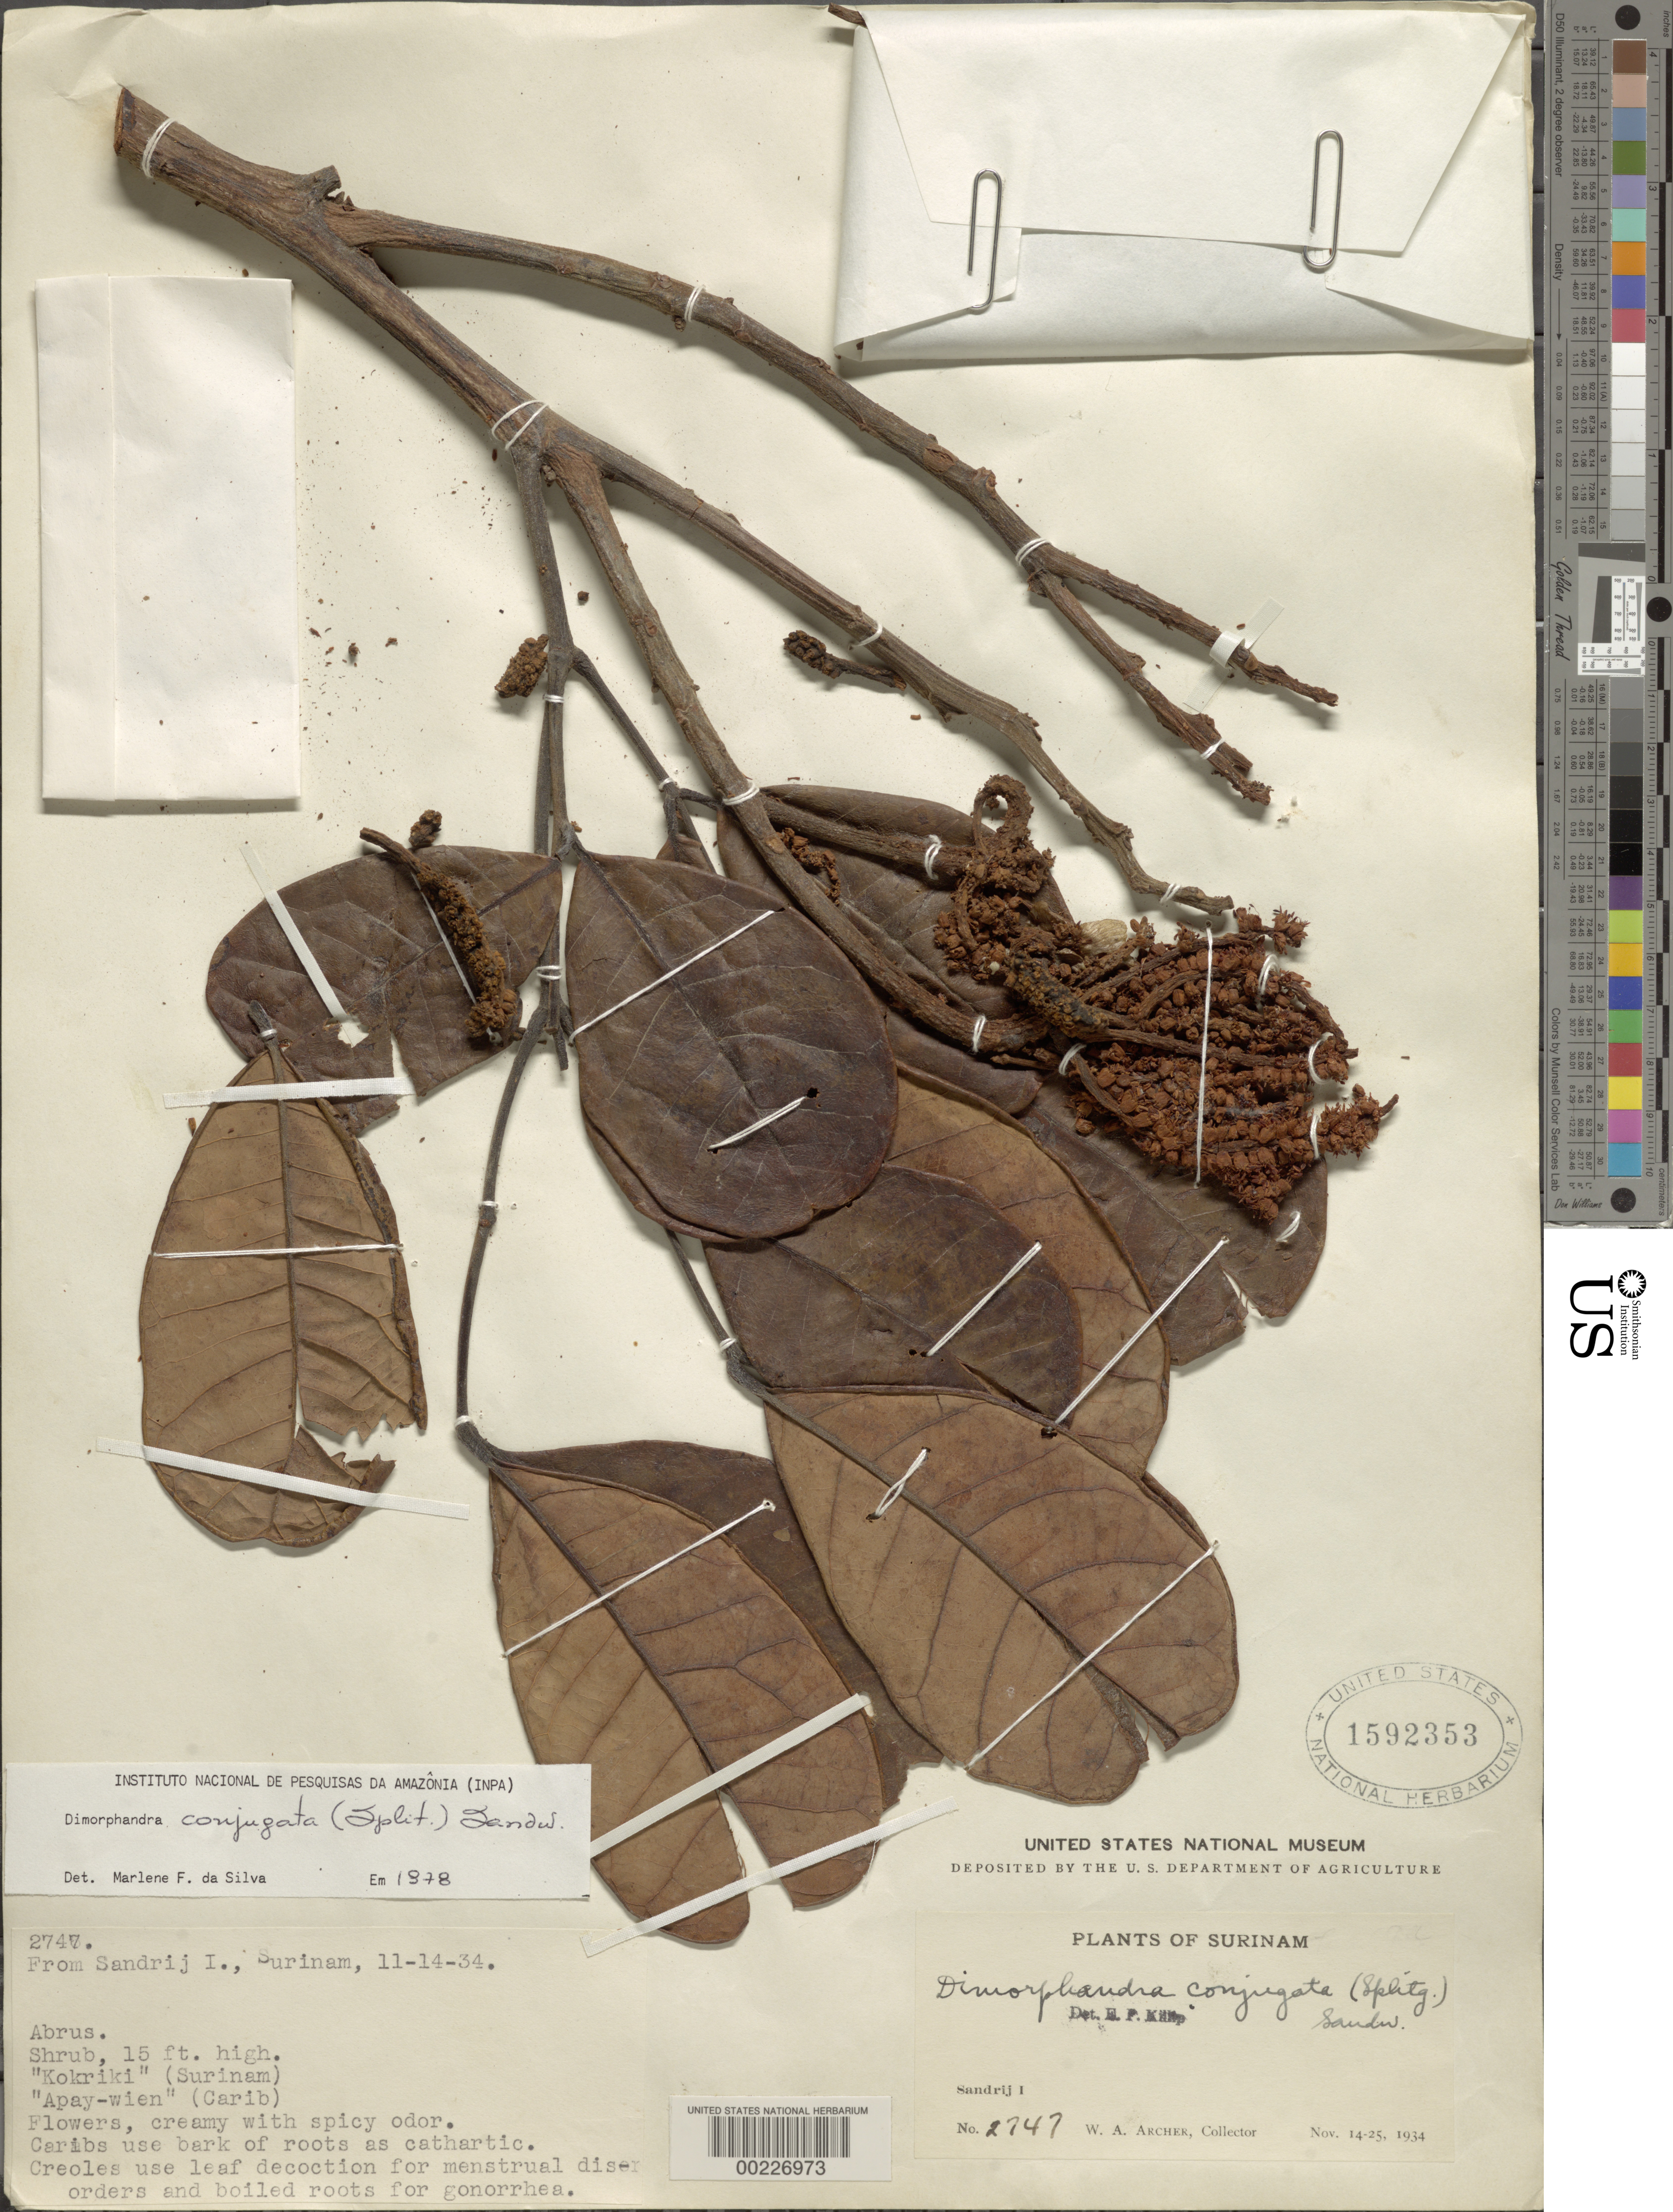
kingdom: Plantae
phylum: Tracheophyta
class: Magnoliopsida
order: Fabales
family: Fabaceae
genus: Dimorphandra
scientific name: Dimorphandra conjugata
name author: (Splitg.) Sandwith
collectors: W. A. Archer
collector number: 2747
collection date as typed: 14 Nov 1934 to 25 Nov 1934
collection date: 1934-11-14/1934-11-25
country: Suriname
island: Sandrij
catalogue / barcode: US 1592353